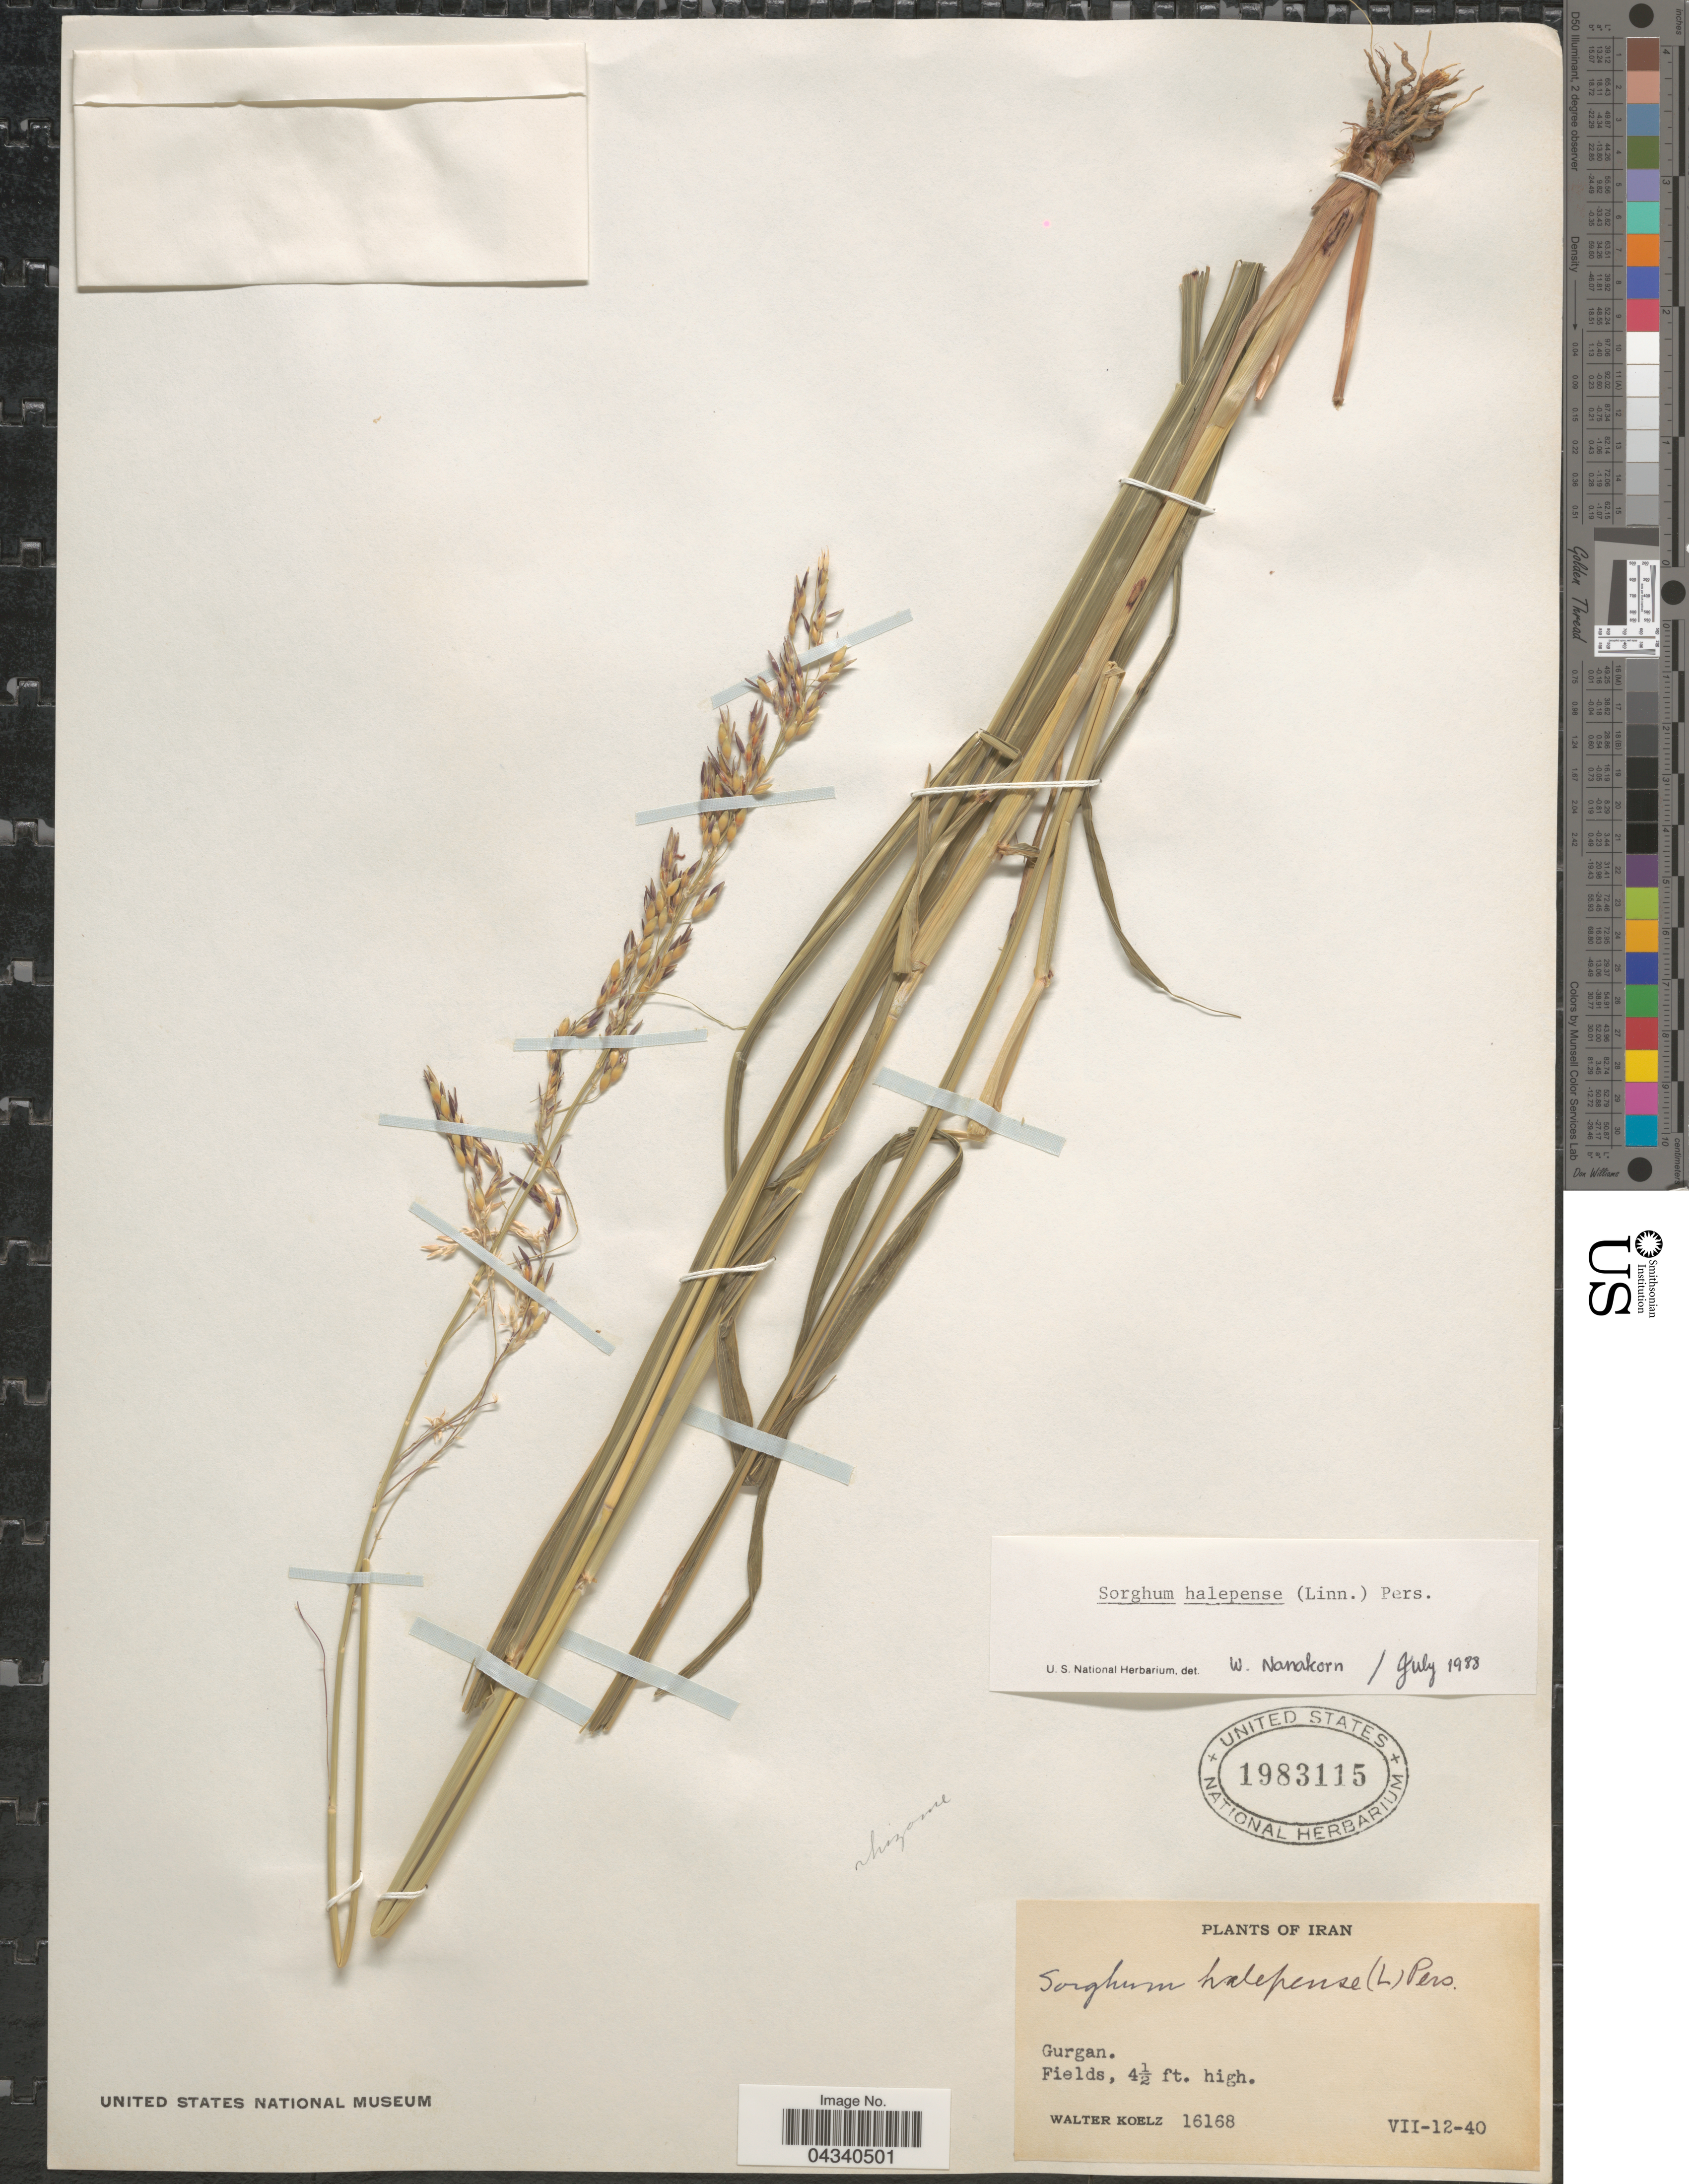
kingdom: Plantae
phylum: Tracheophyta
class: Liliopsida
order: Poales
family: Poaceae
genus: Sorghum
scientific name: Sorghum halepense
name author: (L.) Pers.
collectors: W. N. Koelz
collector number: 16168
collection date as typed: Transcribed d/m/y: 12/7/40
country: Iran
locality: Gurgan.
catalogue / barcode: US 1983115